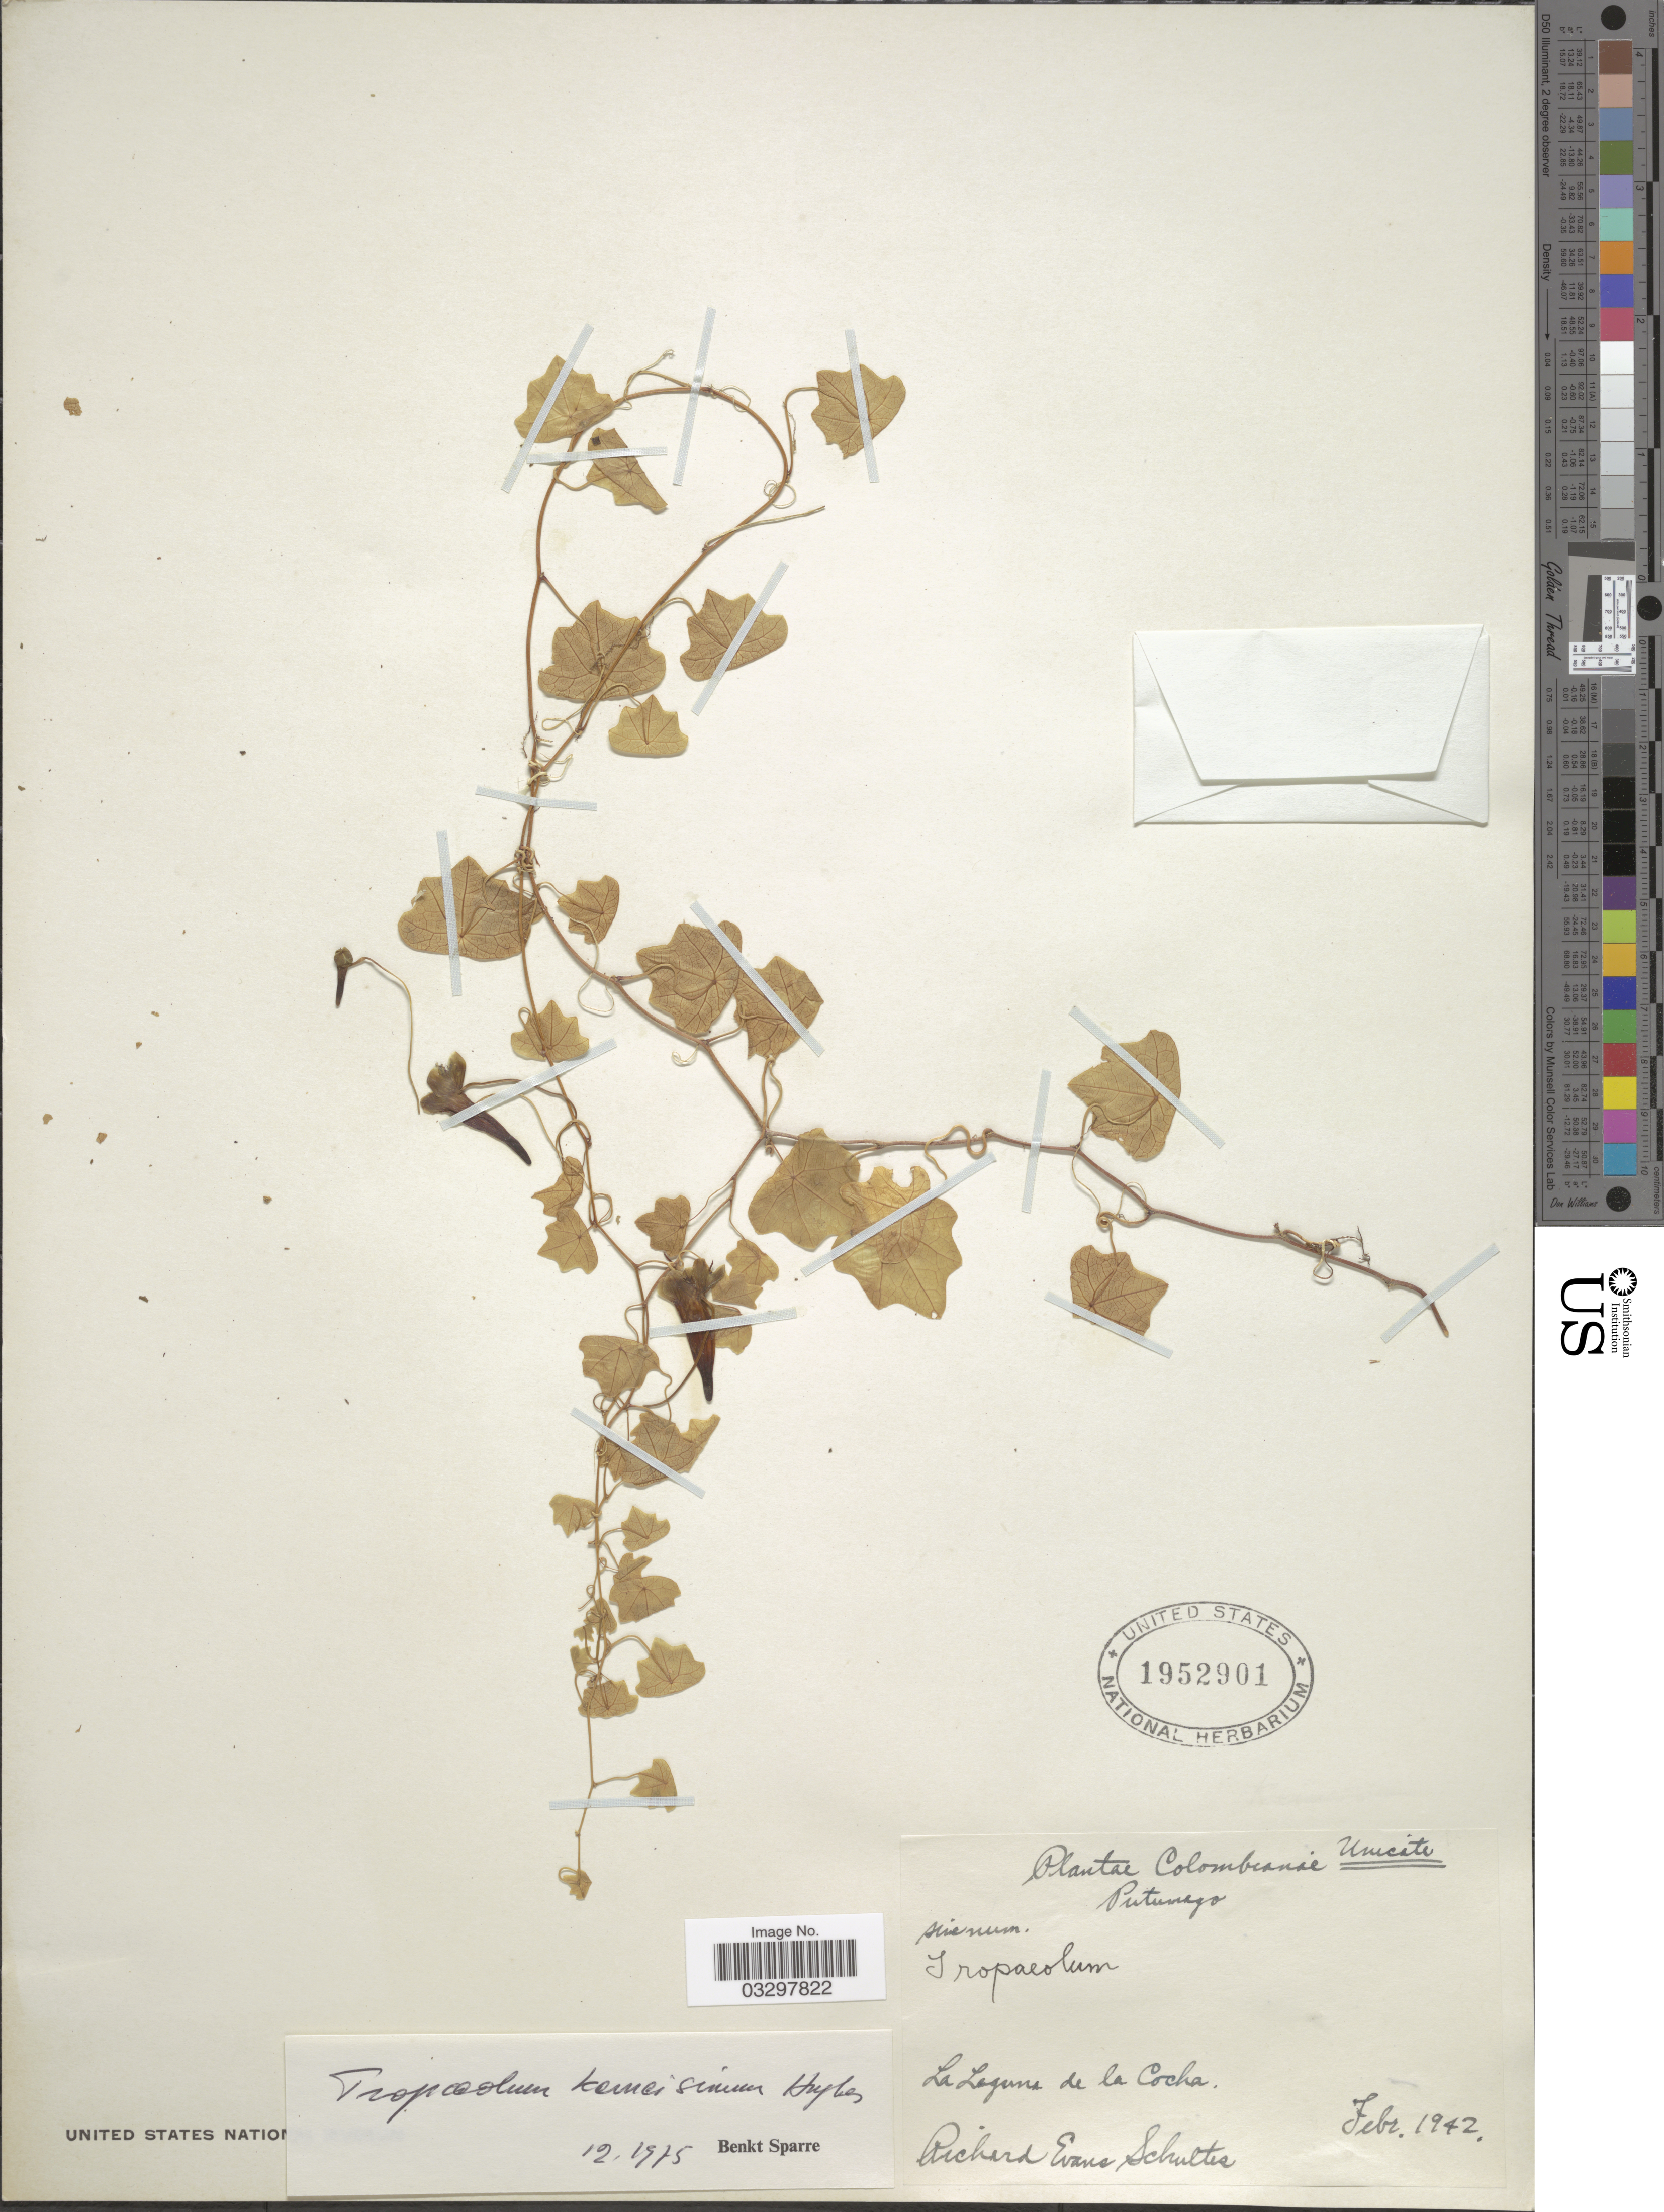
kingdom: Plantae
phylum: Tracheophyta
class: Magnoliopsida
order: Brassicales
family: Tropaeolaceae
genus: Tropaeolum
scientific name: Tropaeolum kerneisinum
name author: Hughes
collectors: R. E. Schultes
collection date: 1942-02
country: Colombia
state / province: Putumayo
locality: La Laguna de la Cocha.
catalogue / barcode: US 1952901